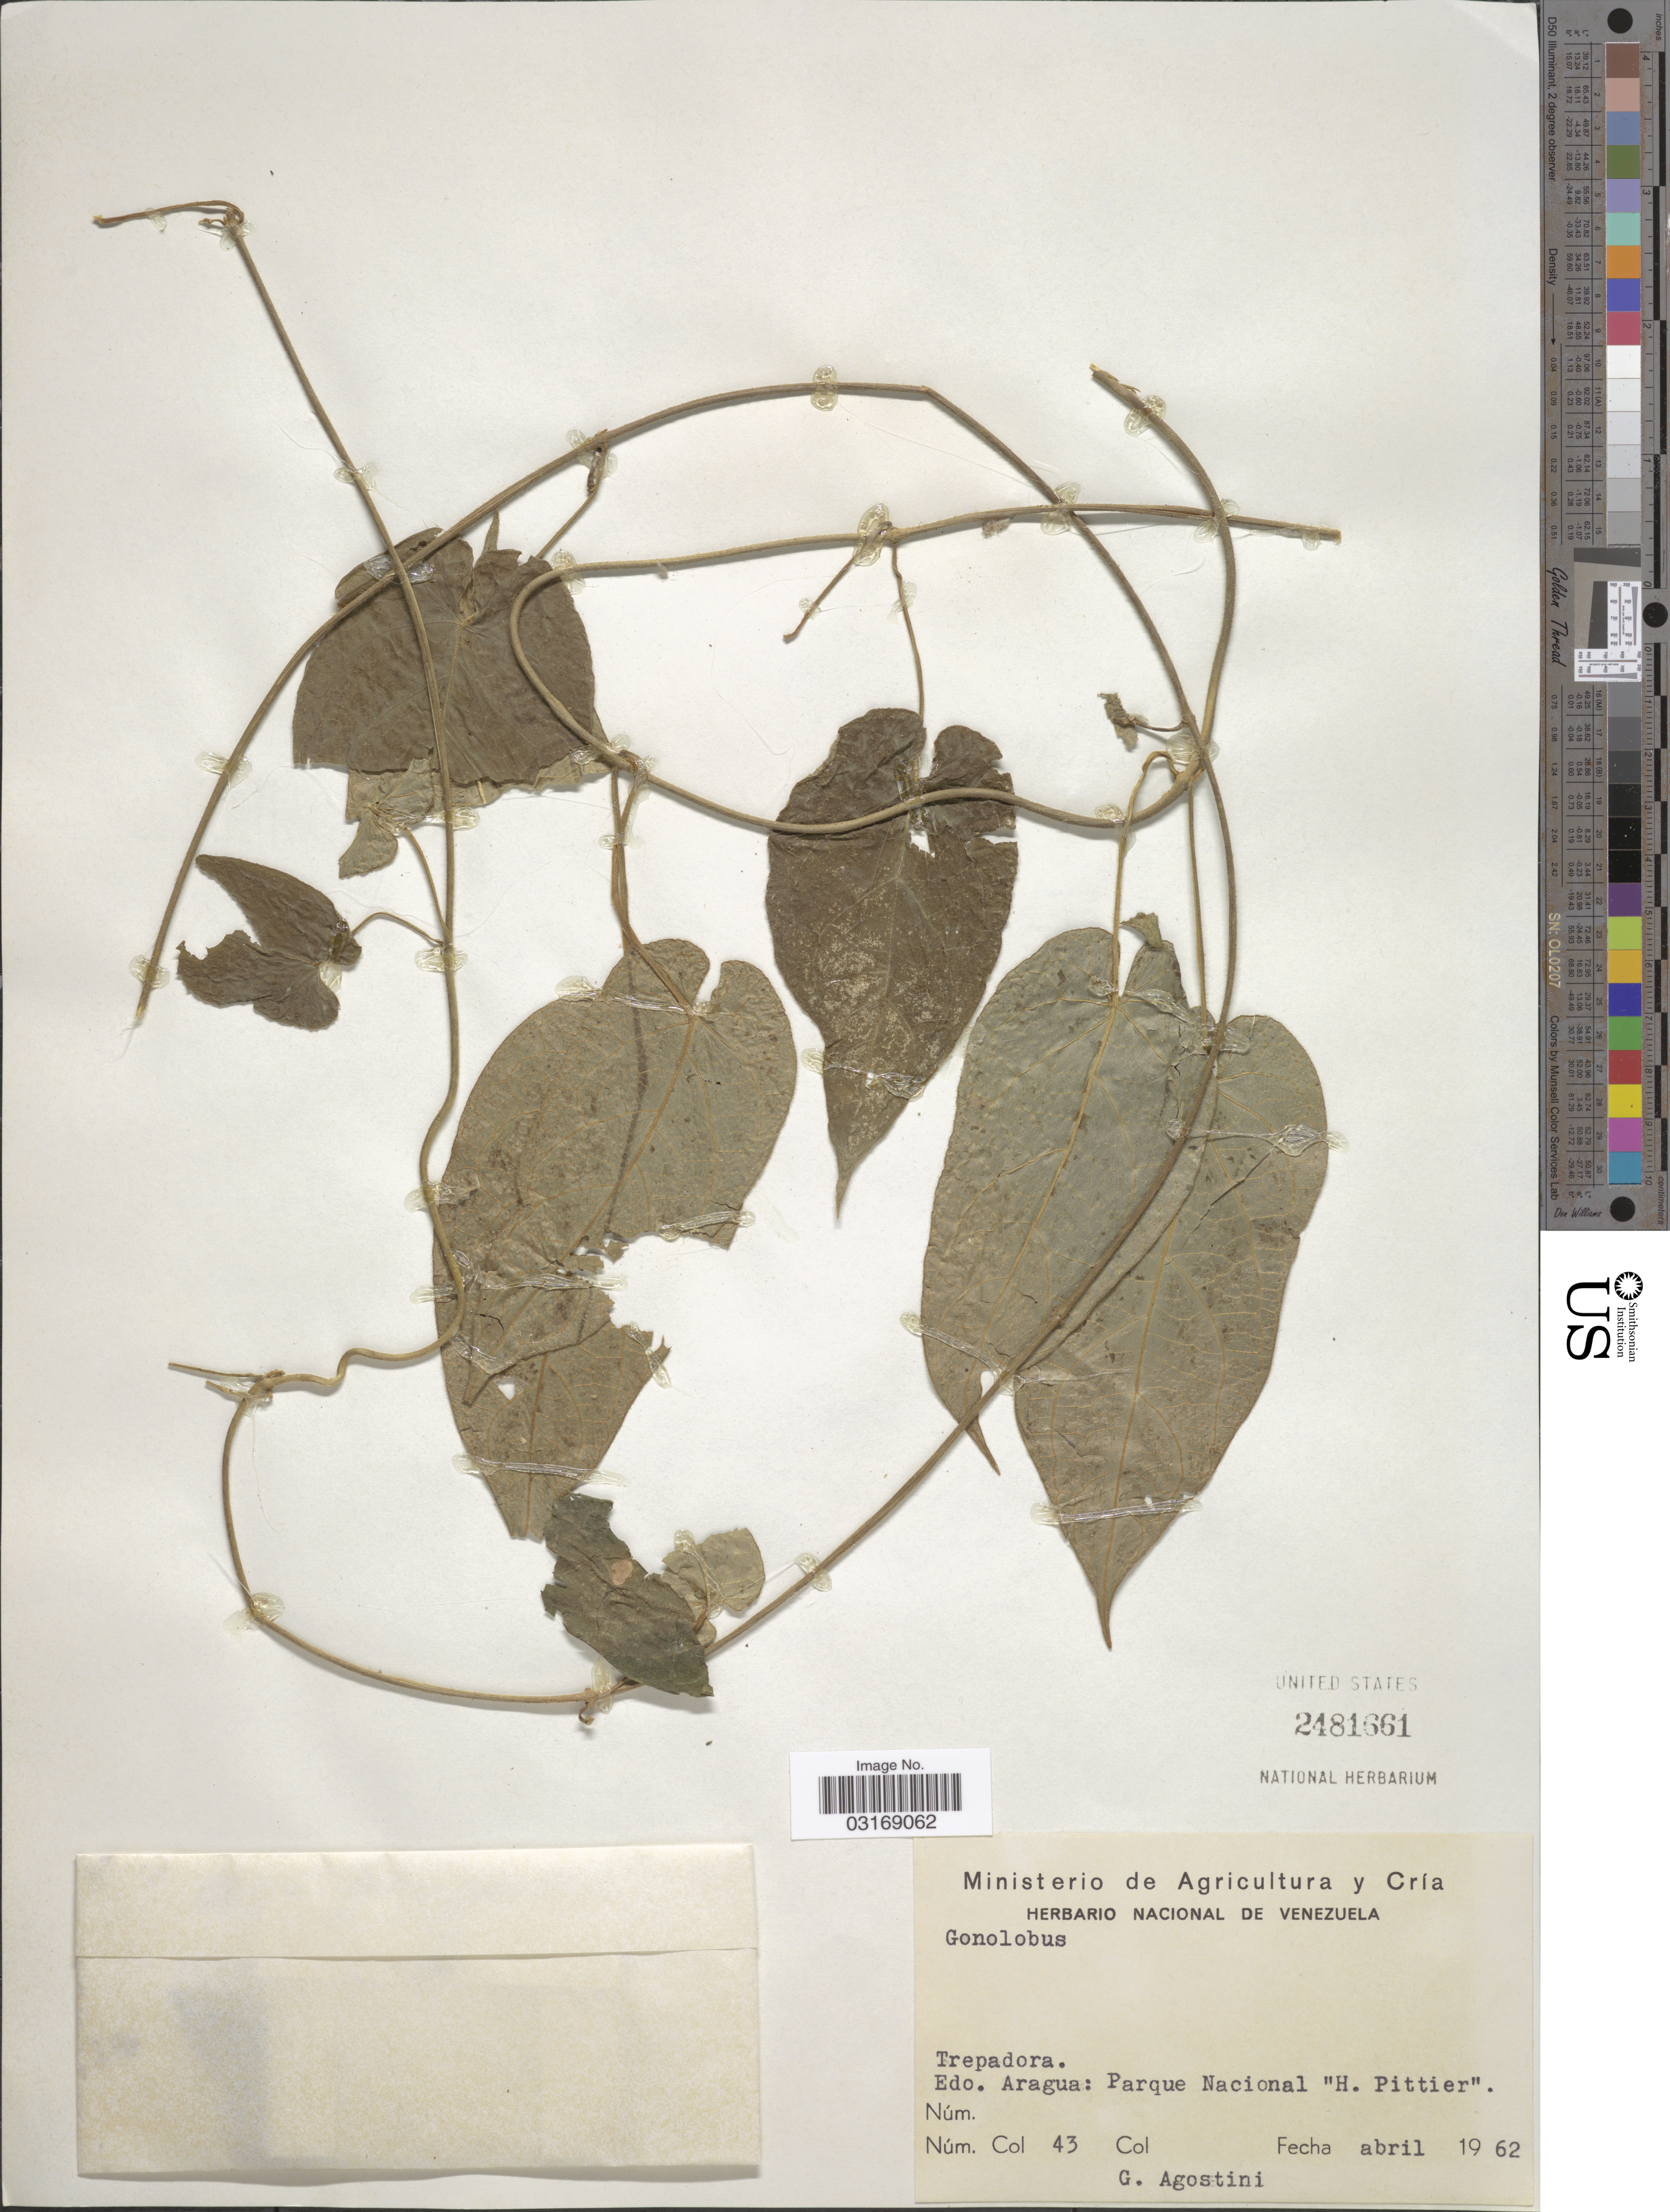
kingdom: Plantae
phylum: Tracheophyta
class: Magnoliopsida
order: Gentianales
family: Apocynaceae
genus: Gonolobus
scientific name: Gonolobus sp.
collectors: G. Agostini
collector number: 43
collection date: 1962-04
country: Venezuela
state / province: Aragua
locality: Trepadora. Parque Nacional "H. Pittier".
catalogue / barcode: US 2481661